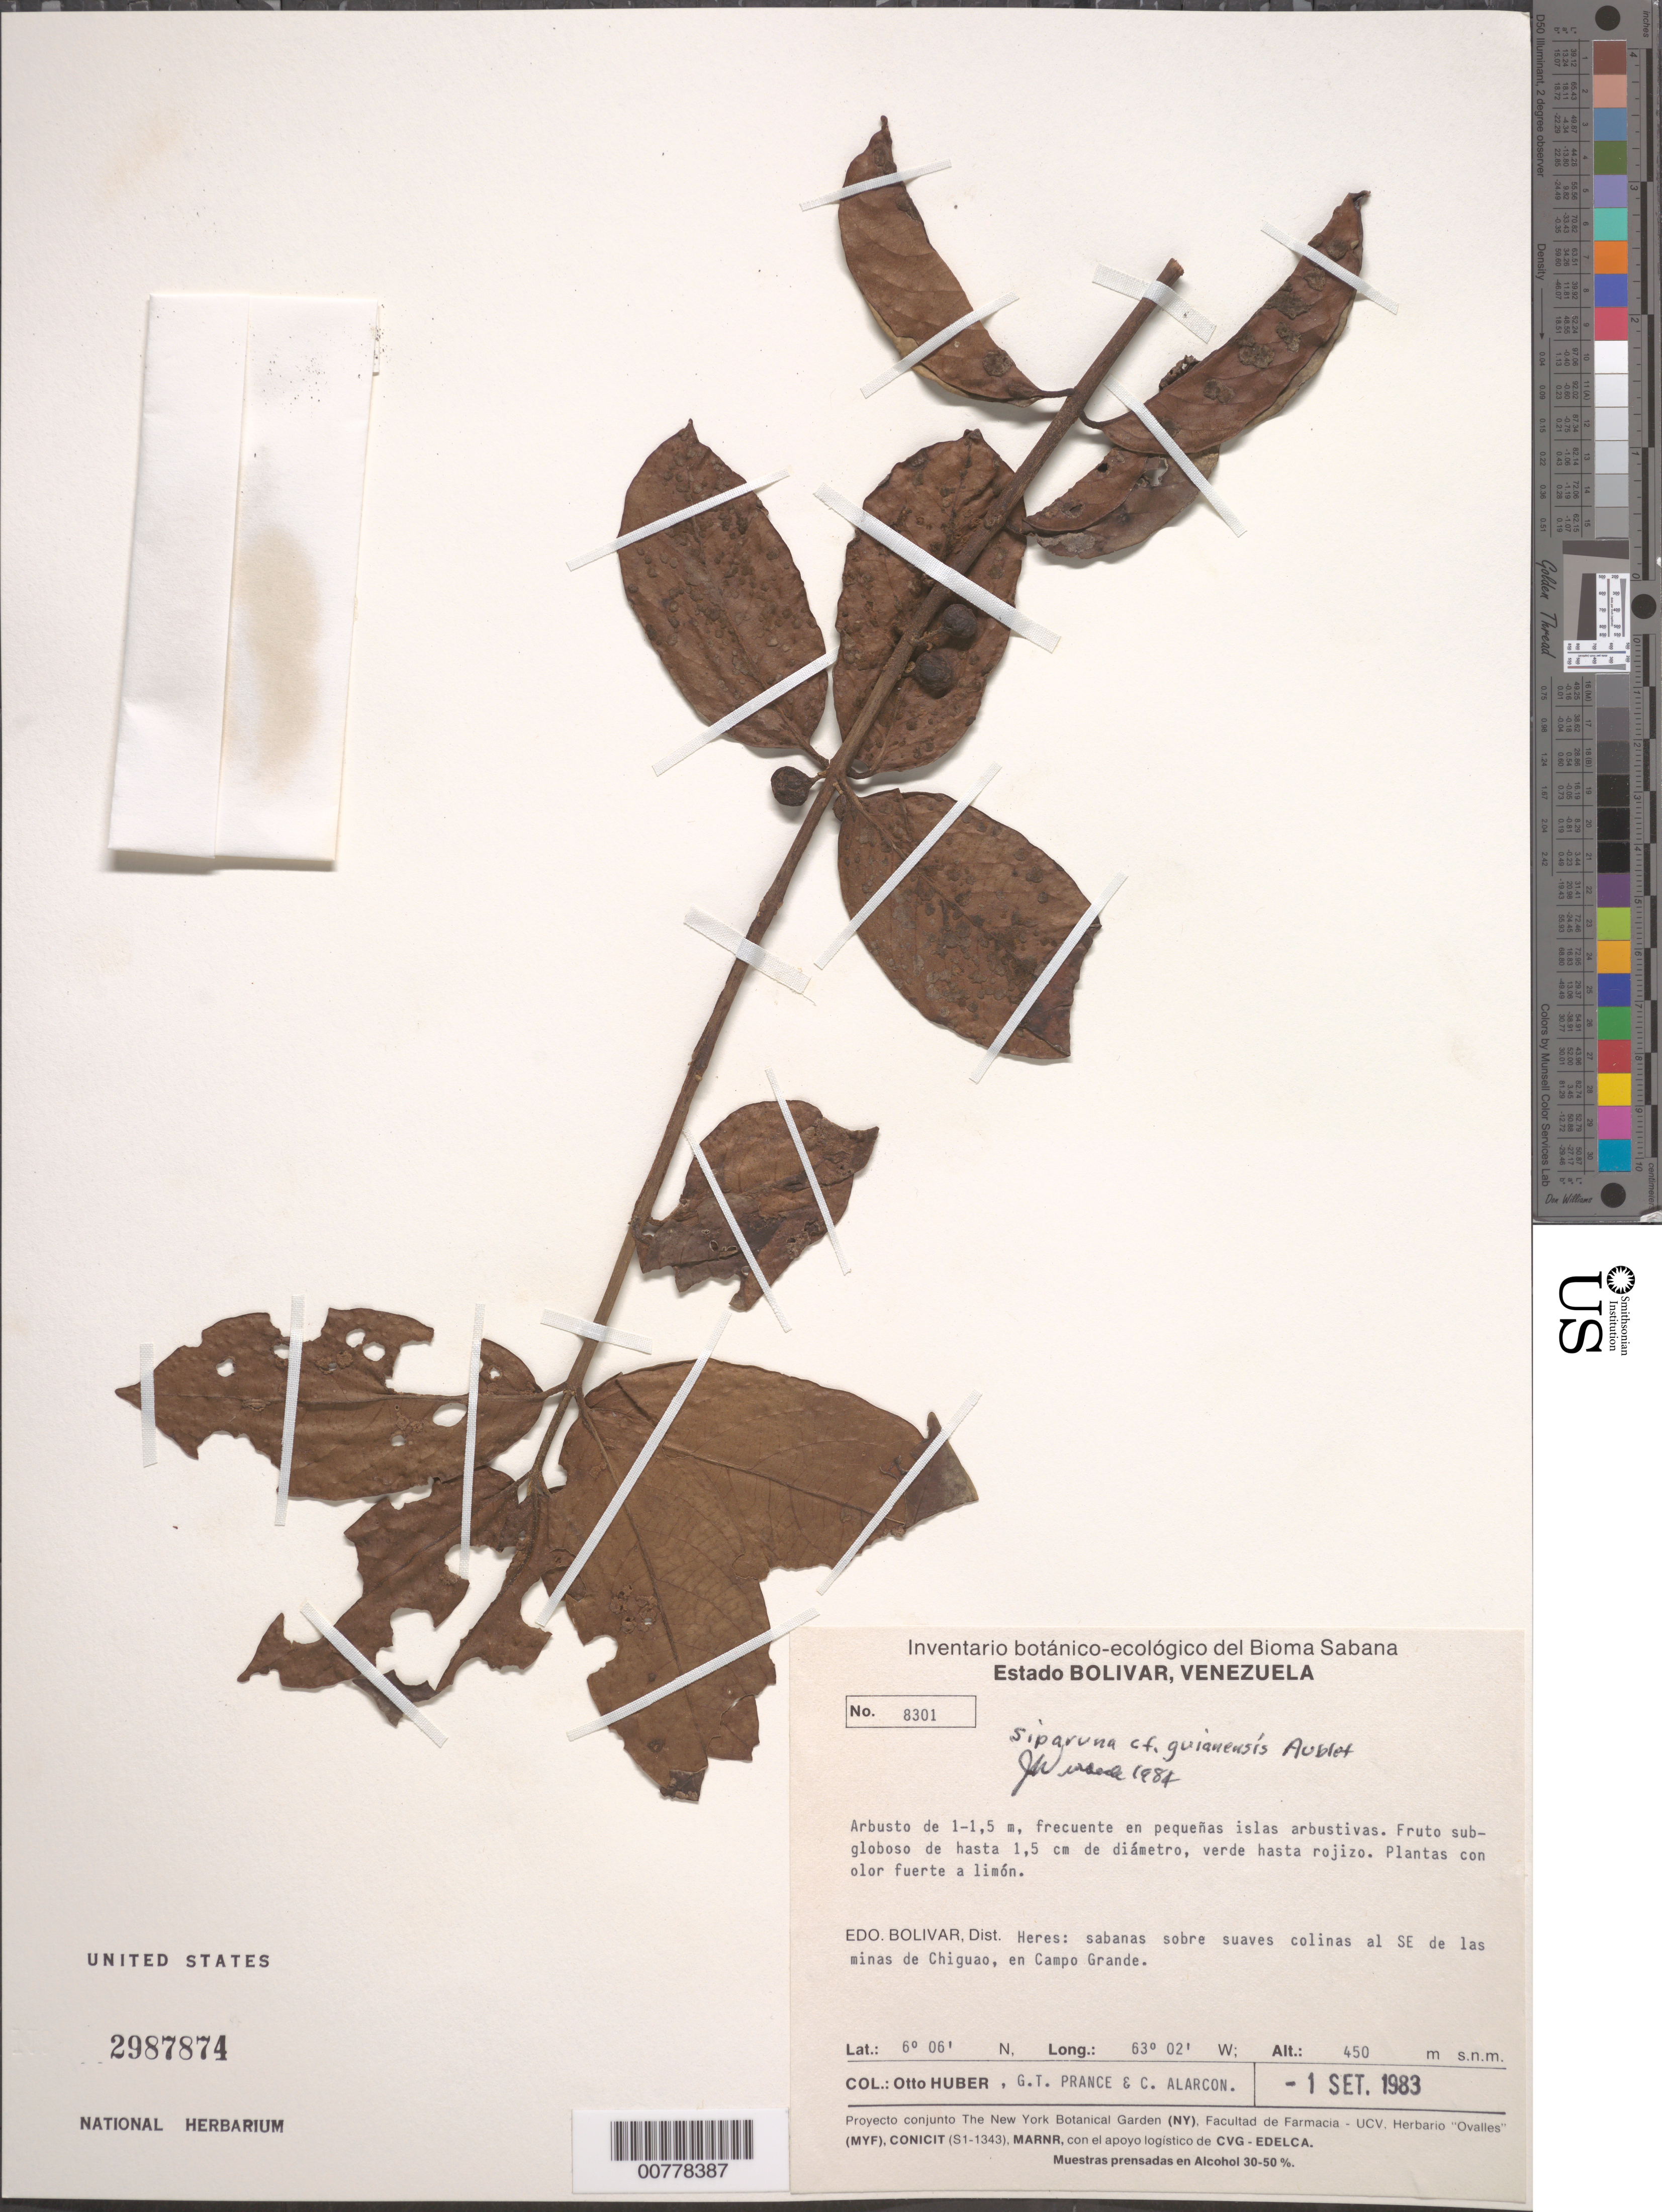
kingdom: Plantae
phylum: Tracheophyta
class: Magnoliopsida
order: Laurales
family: Siparunaceae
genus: Siparuna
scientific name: Siparuna guianensis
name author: Aubl.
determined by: Wurdack, John J., (US), US (UNITED STATES)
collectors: O. Huber, G. T. Prance & C. Alarcon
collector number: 8301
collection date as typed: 1-Sep-83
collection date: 1983-09-01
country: Venezuela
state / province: Bolívar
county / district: Heres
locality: Chiguao, SE de las minas de, en Campe Grande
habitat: Sabanas sobre suaves colinas, en pequeñas islas arbustivas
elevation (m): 450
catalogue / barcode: US 2987874